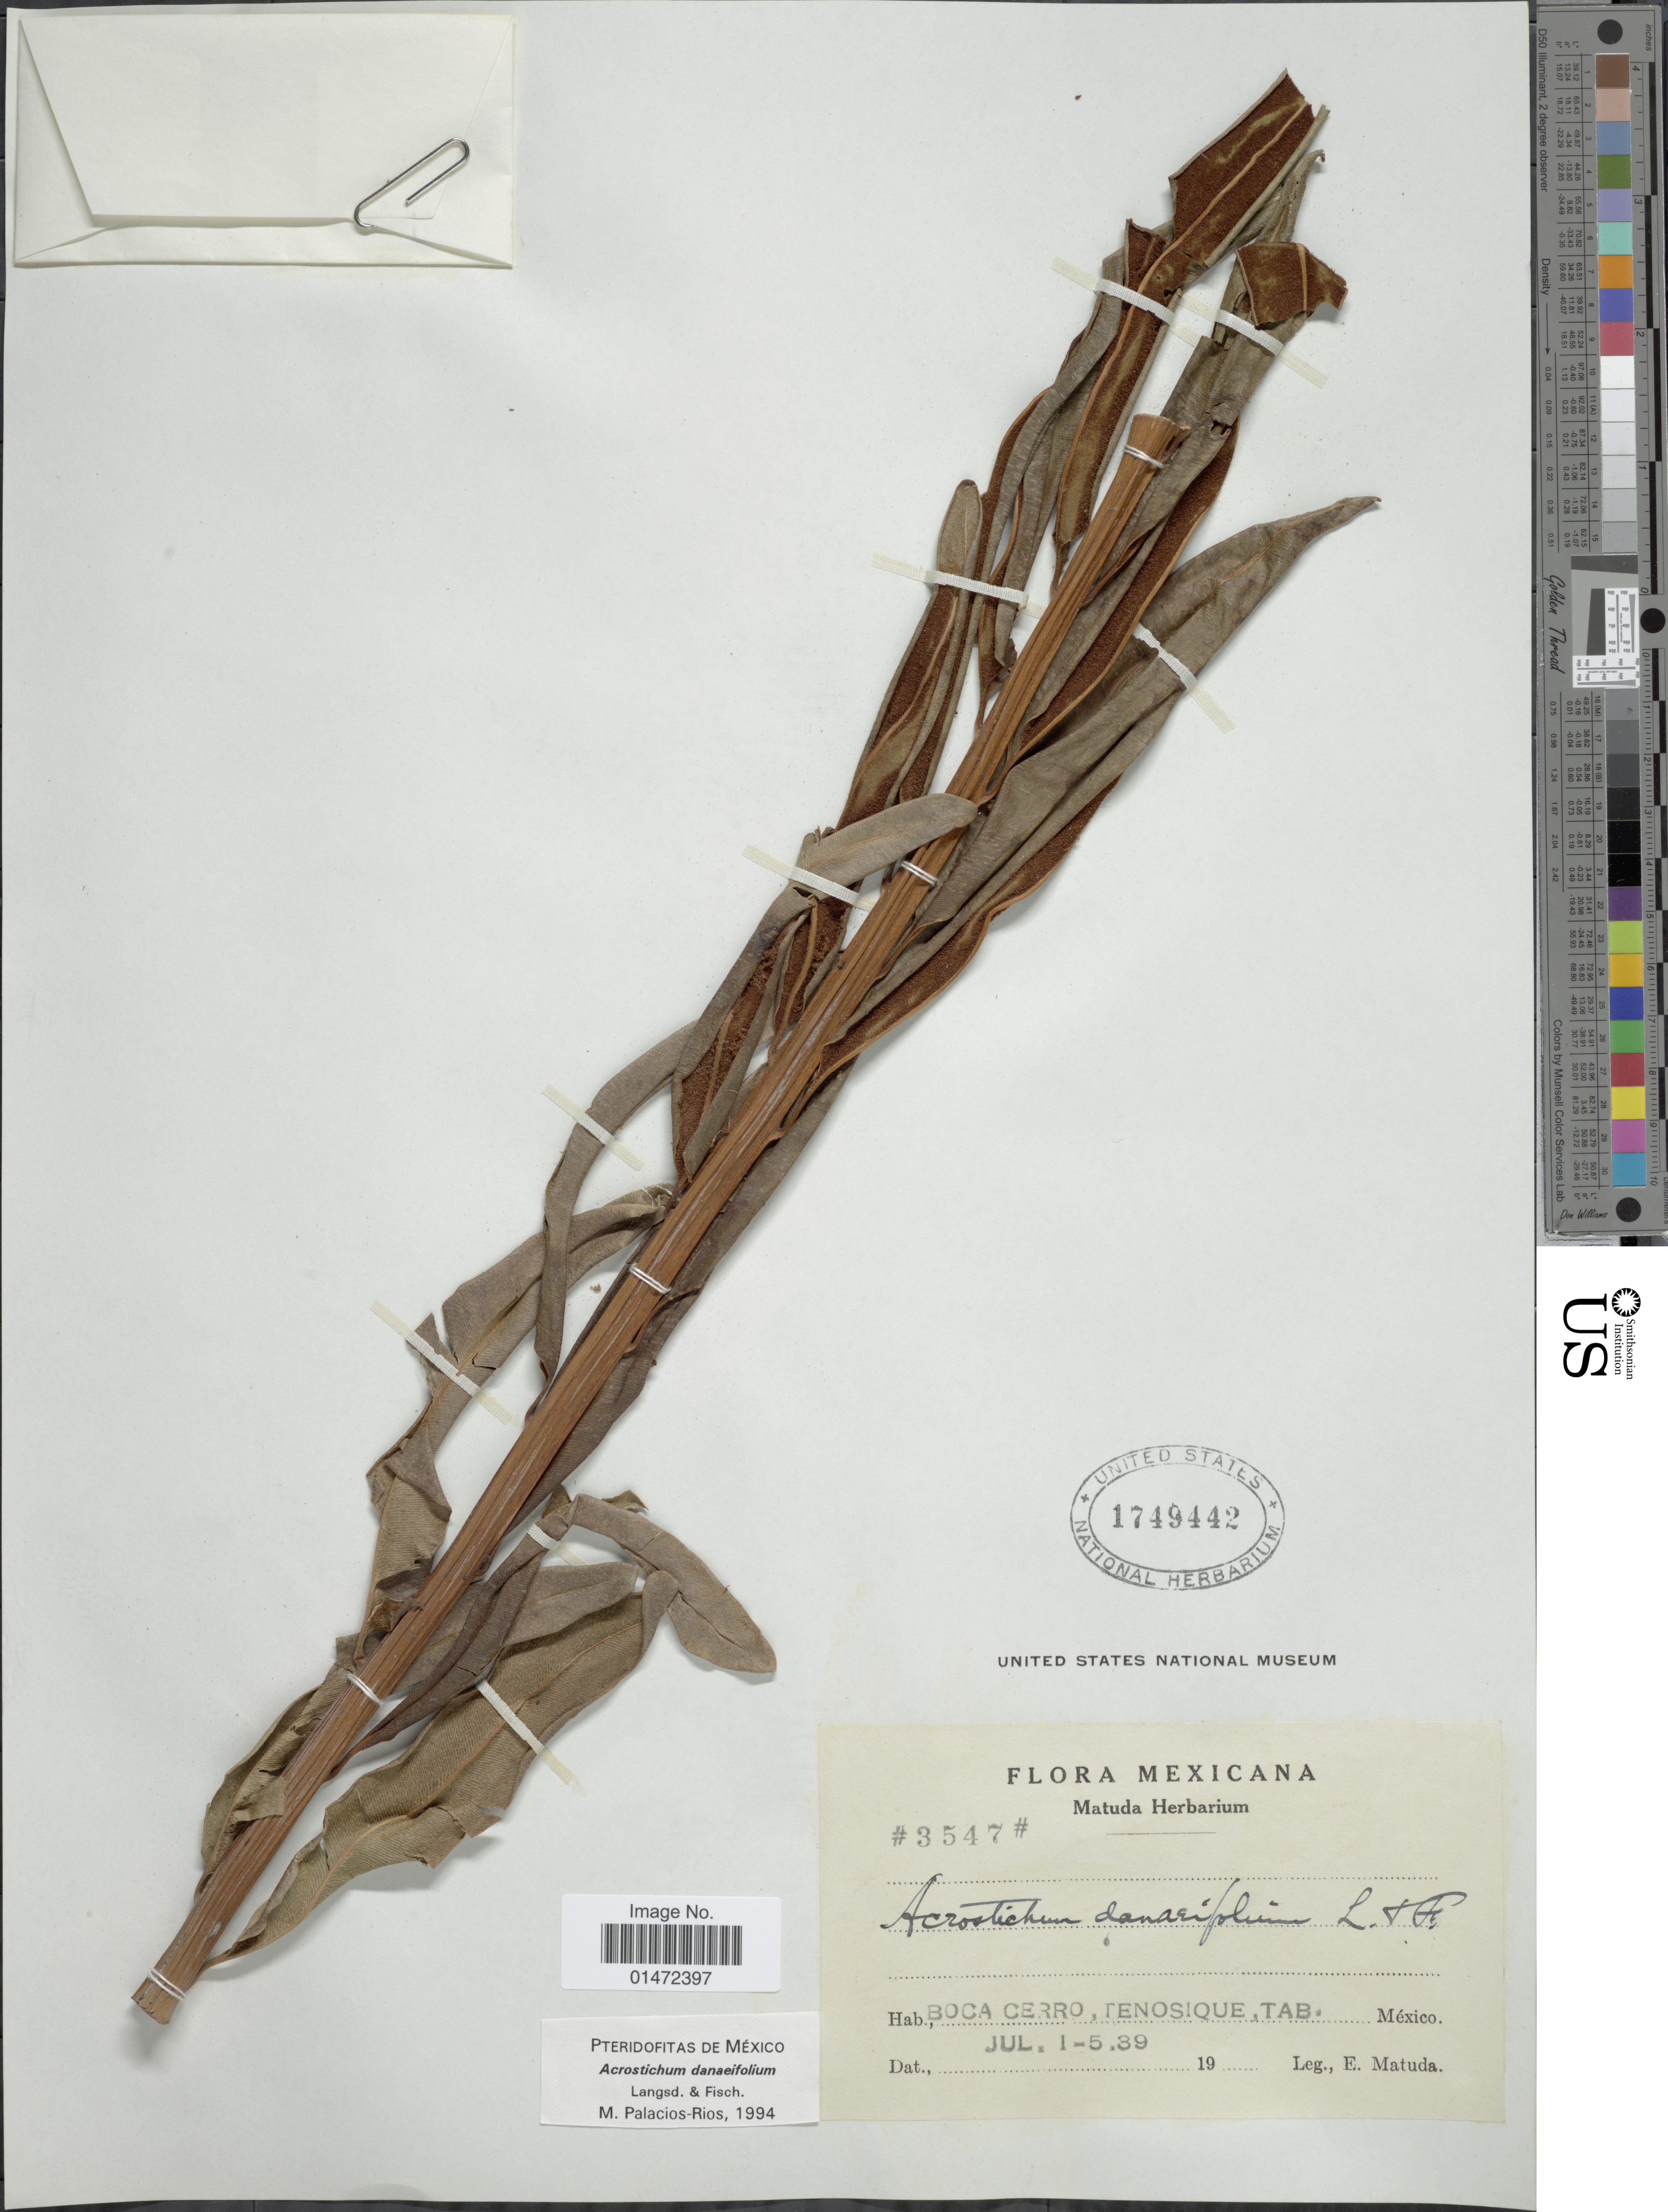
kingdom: Plantae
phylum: Tracheophyta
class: Polypodiopsida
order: Polypodiales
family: Pteridaceae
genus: Acrostichum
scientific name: Acrostichum danaeifolium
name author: Langsd. & Fisch.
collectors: E. Matuda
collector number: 3547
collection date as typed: Transcribed d/m/y: 1/7/39 to 5/7/39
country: Mexico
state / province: Tabasco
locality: Boca Cerro, Tenosique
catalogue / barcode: US 1749442